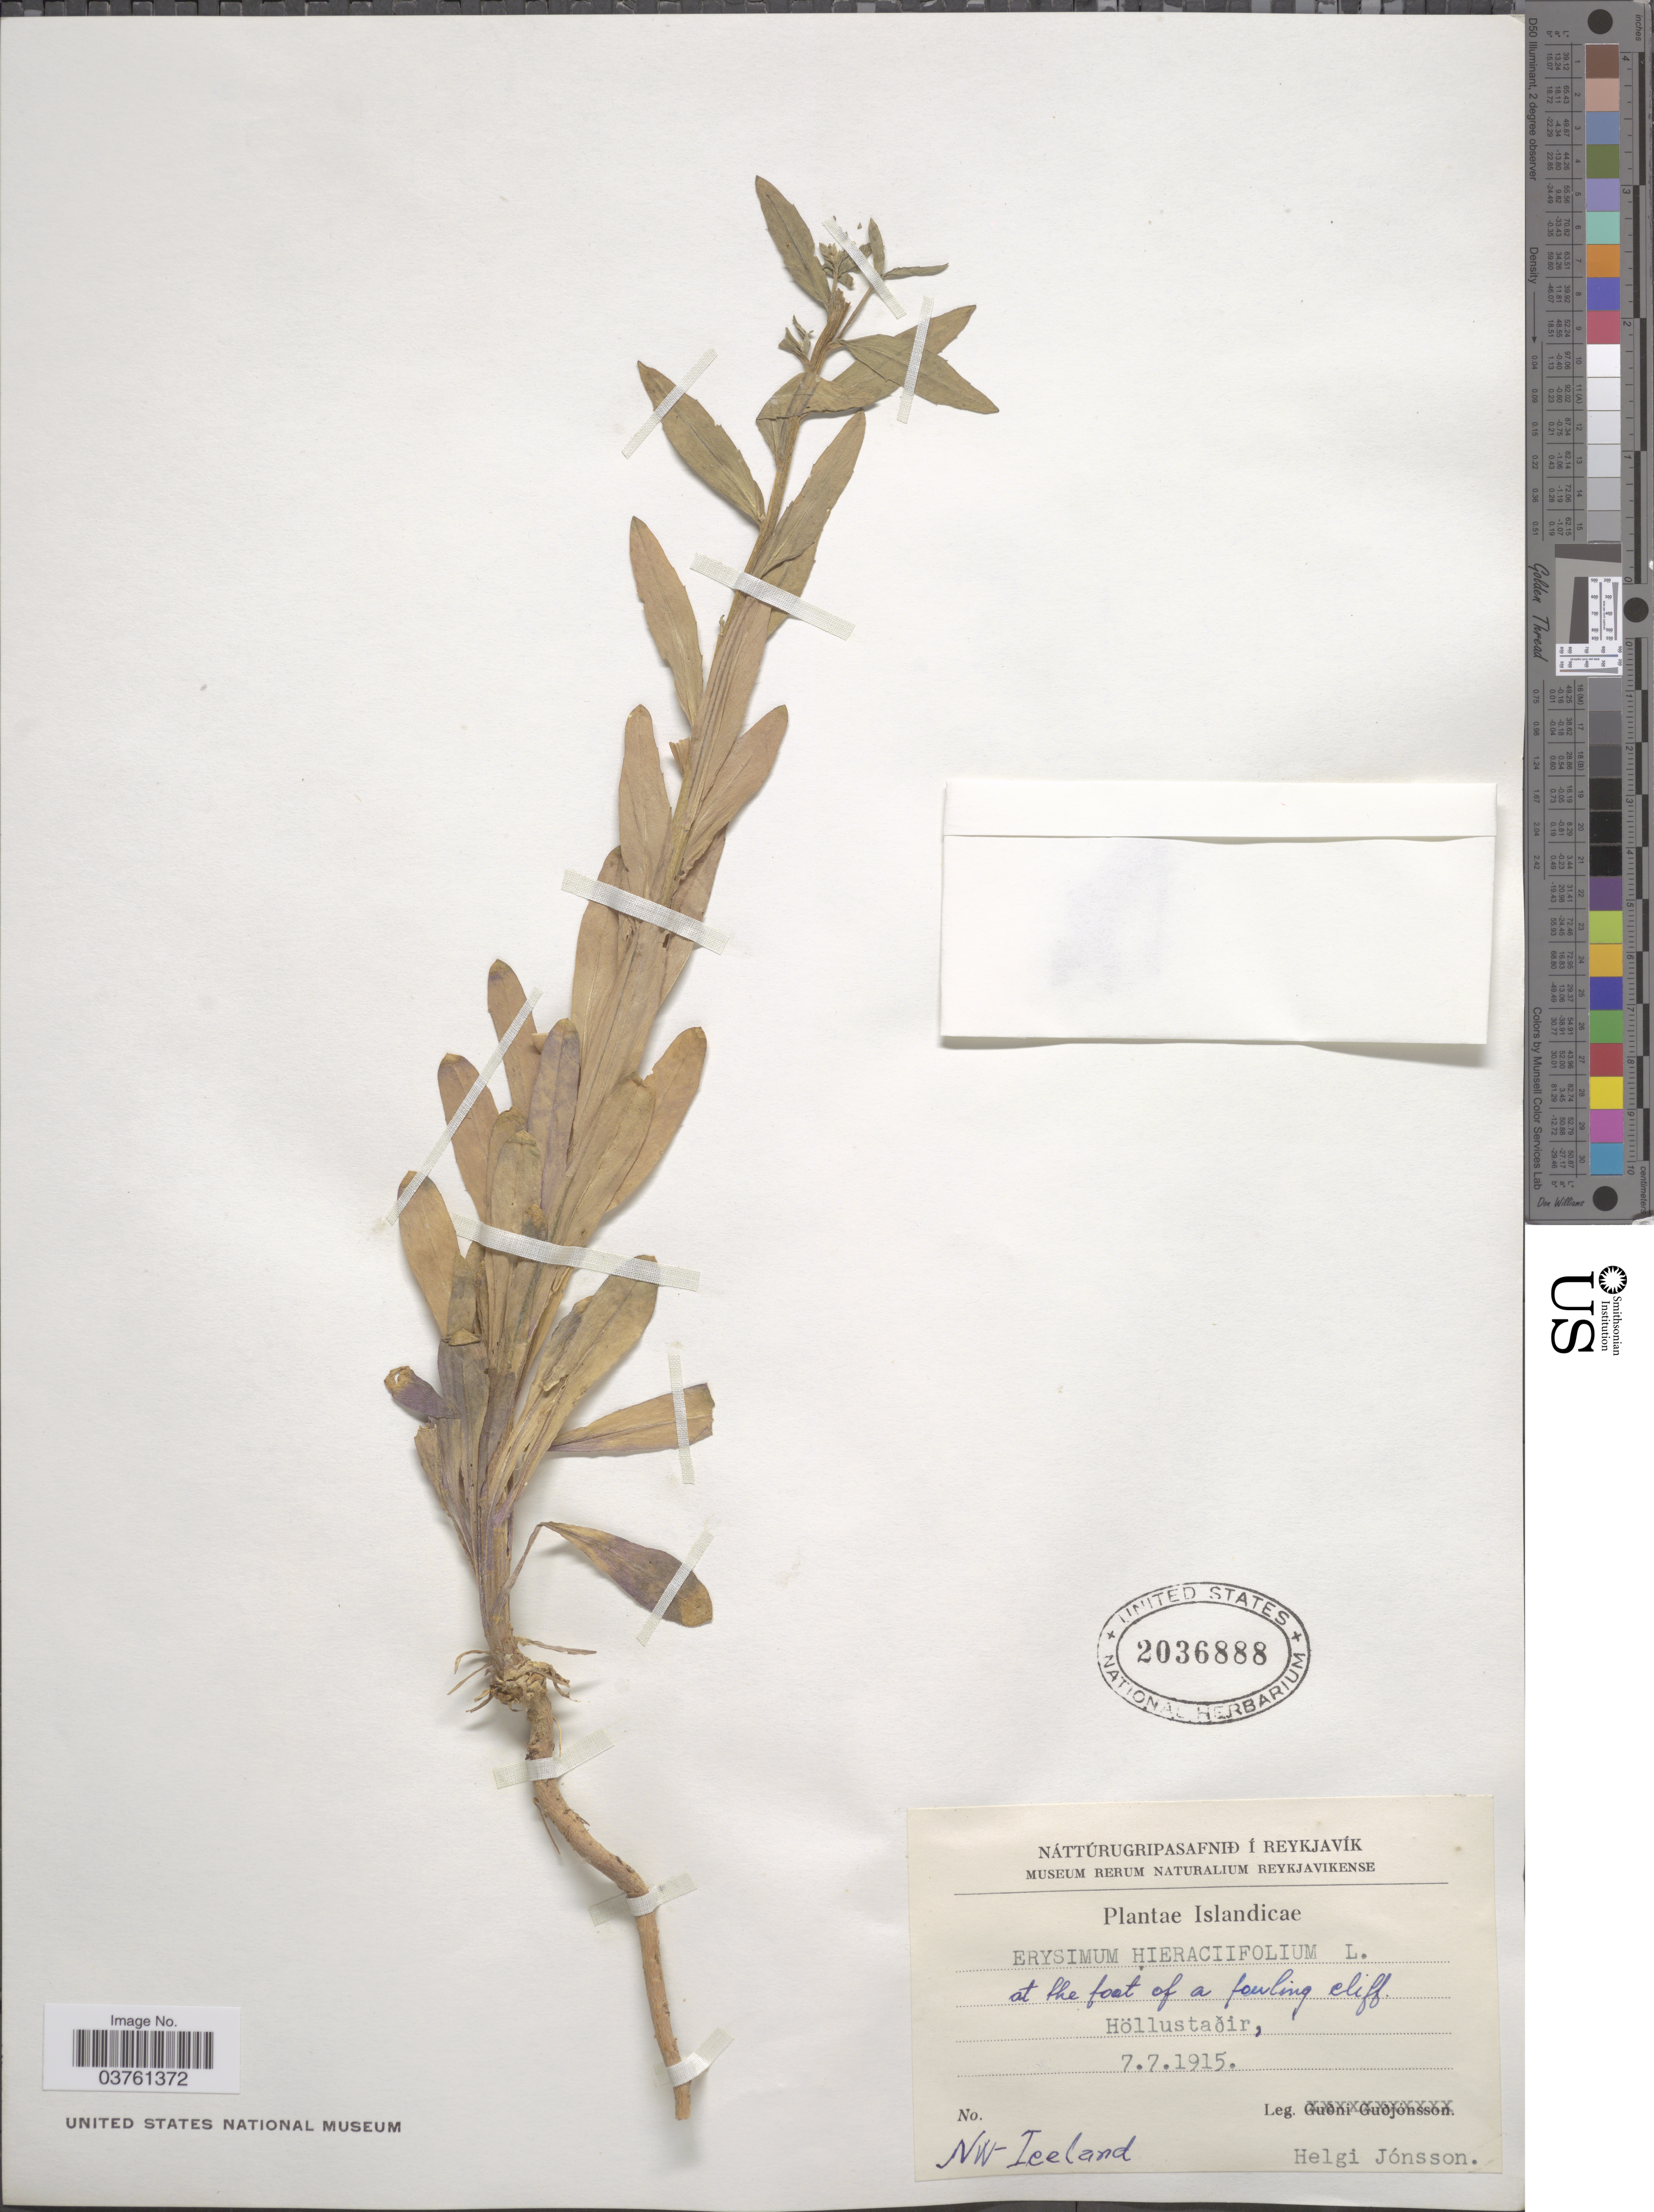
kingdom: Plantae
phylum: Tracheophyta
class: Magnoliopsida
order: Brassicales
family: Brassicaceae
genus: Erysimum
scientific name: Erysimum hieraciifolium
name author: L.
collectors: H. Jónsson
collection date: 1915-07-07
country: Iceland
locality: Islandicae. Höllustadir. NW-Iceland.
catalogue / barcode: US 2036888